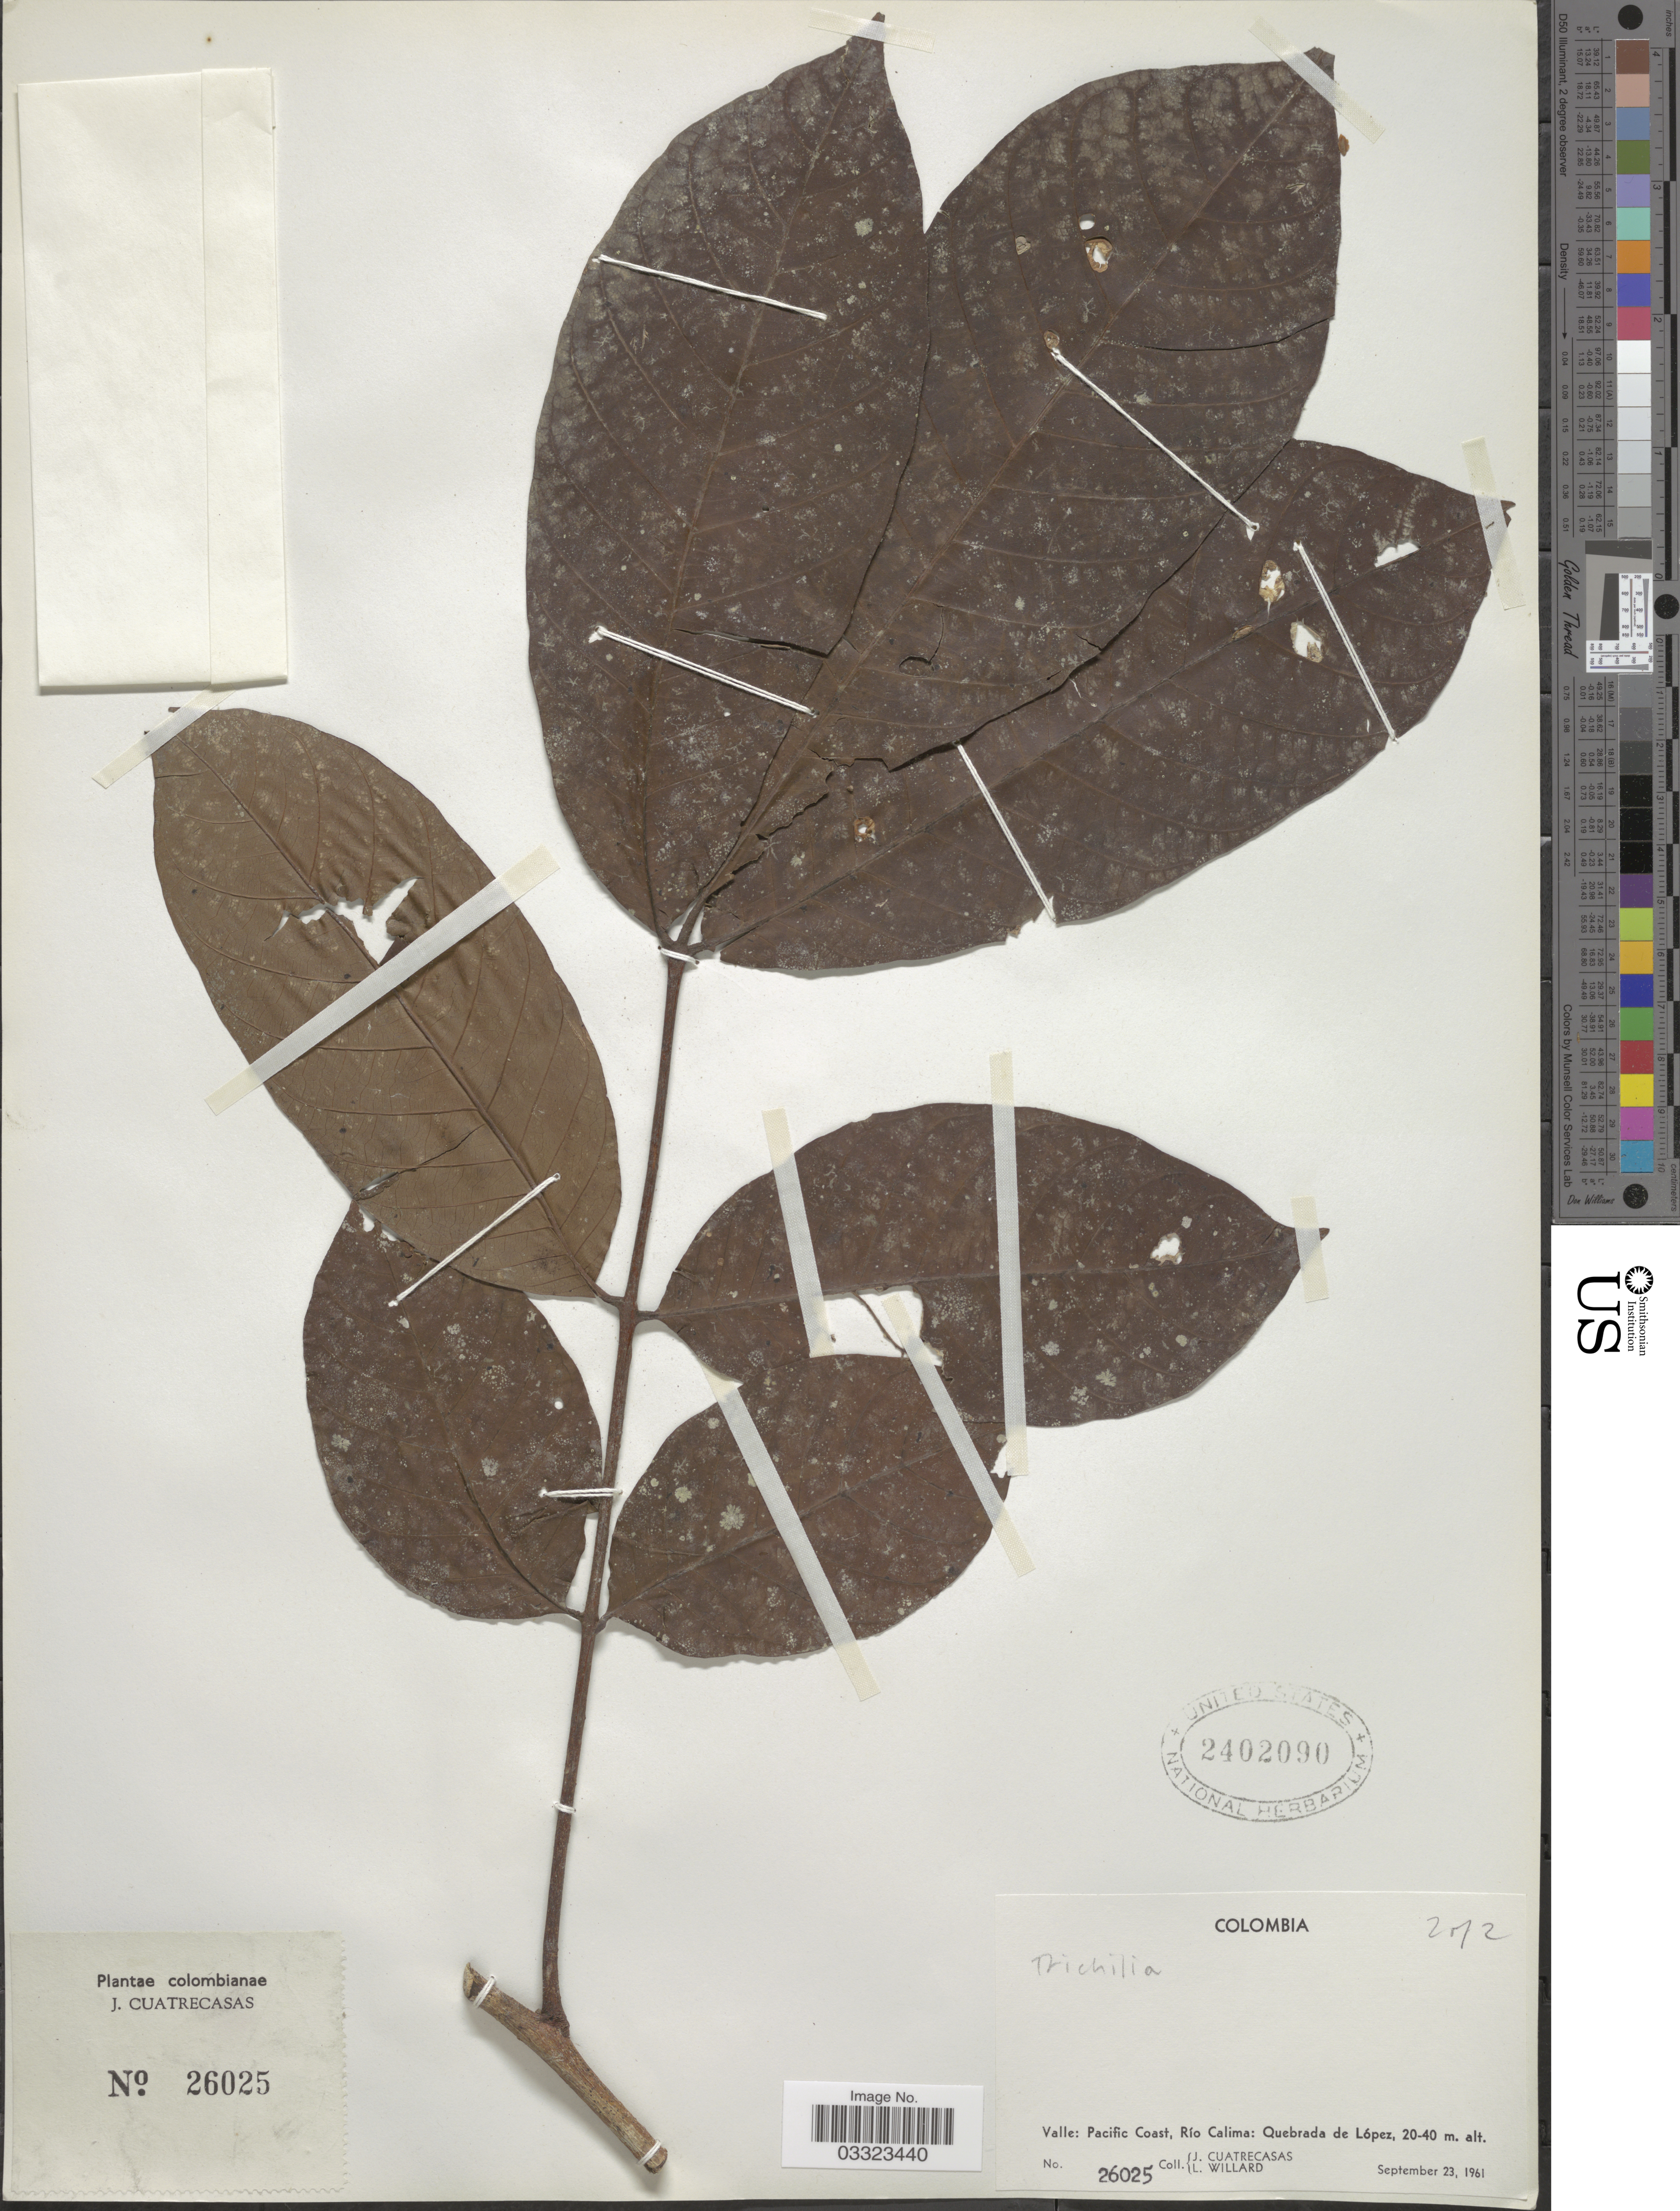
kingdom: Plantae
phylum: Tracheophyta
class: Magnoliopsida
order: Sapindales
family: Meliaceae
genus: Trichilia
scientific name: Trichilia sp.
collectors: J. Cuatrecasas & L. Willard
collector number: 26025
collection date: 1961-09-23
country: Colombia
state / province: Valle del Cauca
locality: Valle: Pacific Coast, Río Calima: Quebrada de López.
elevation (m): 20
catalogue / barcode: US 2402090